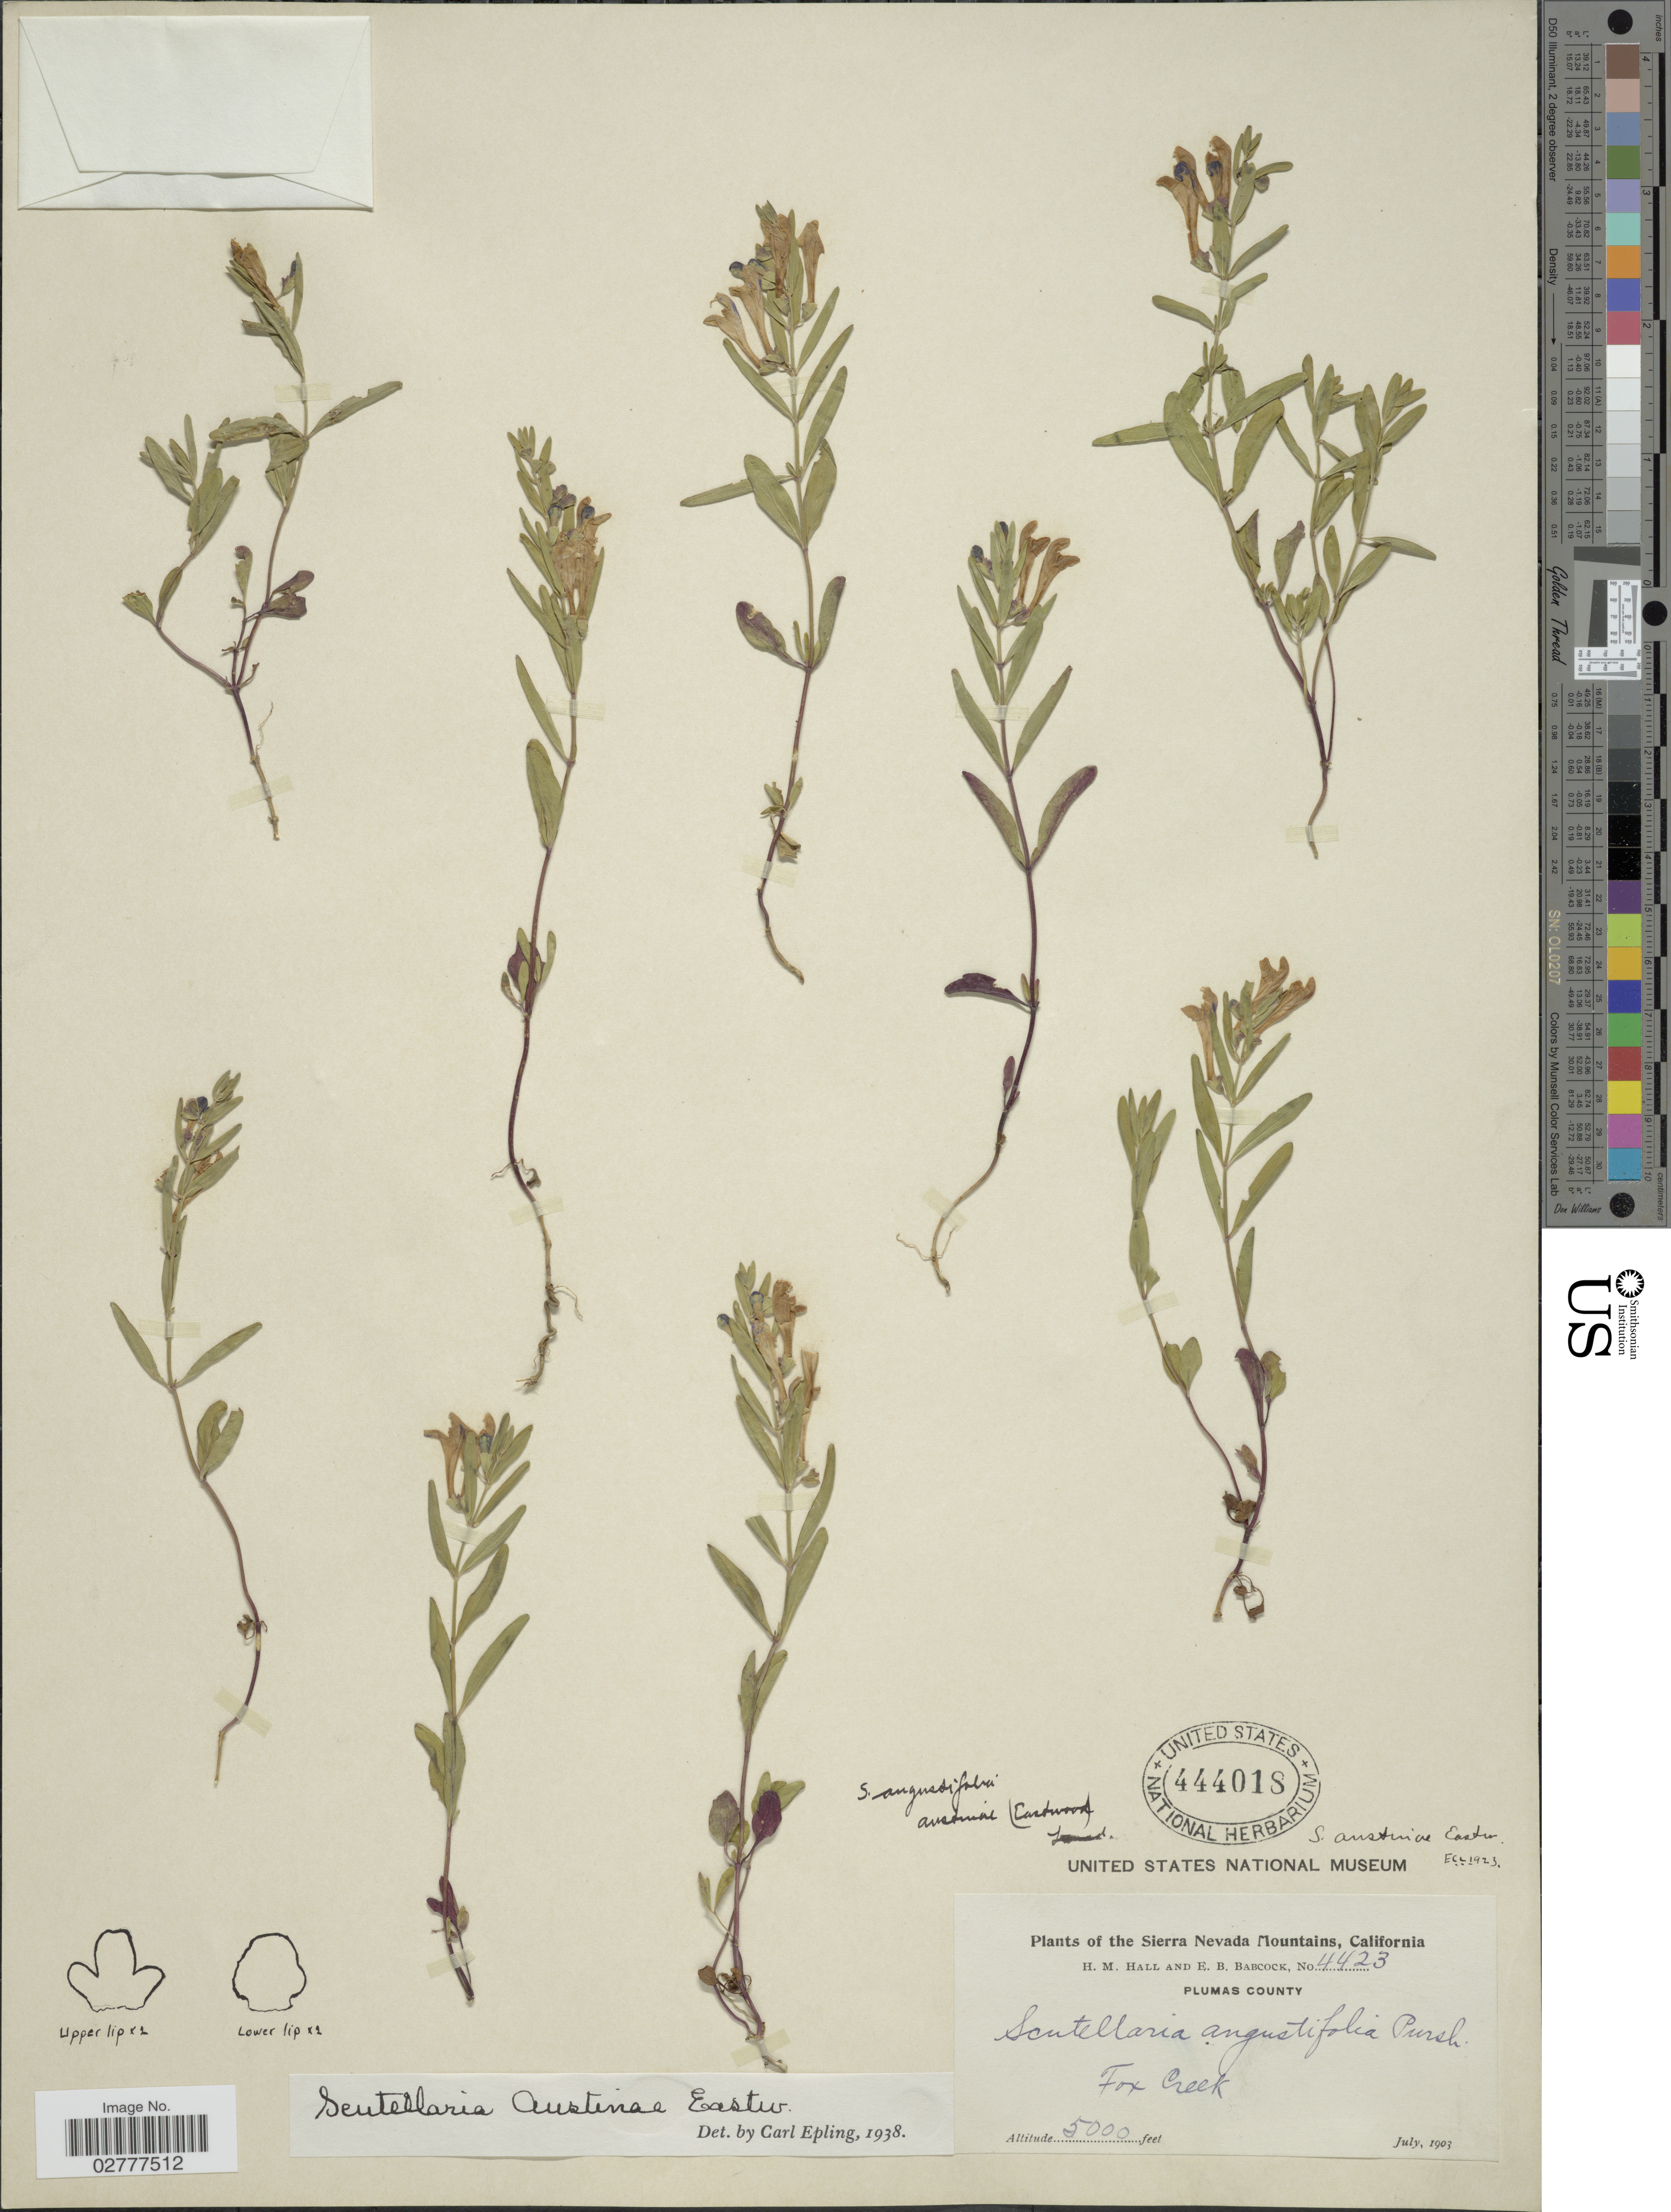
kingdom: Plantae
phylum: Tracheophyta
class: Magnoliopsida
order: Lamiales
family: Lamiaceae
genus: Scutellaria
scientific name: Scutellaria austinae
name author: Eastw.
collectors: H. M. Hall & E. B. Babcock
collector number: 4423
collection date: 1903-07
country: United States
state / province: California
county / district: Plumas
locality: Sierra Nevada Mountains, Plumas County, Fox Creek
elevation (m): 1524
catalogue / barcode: US 444018